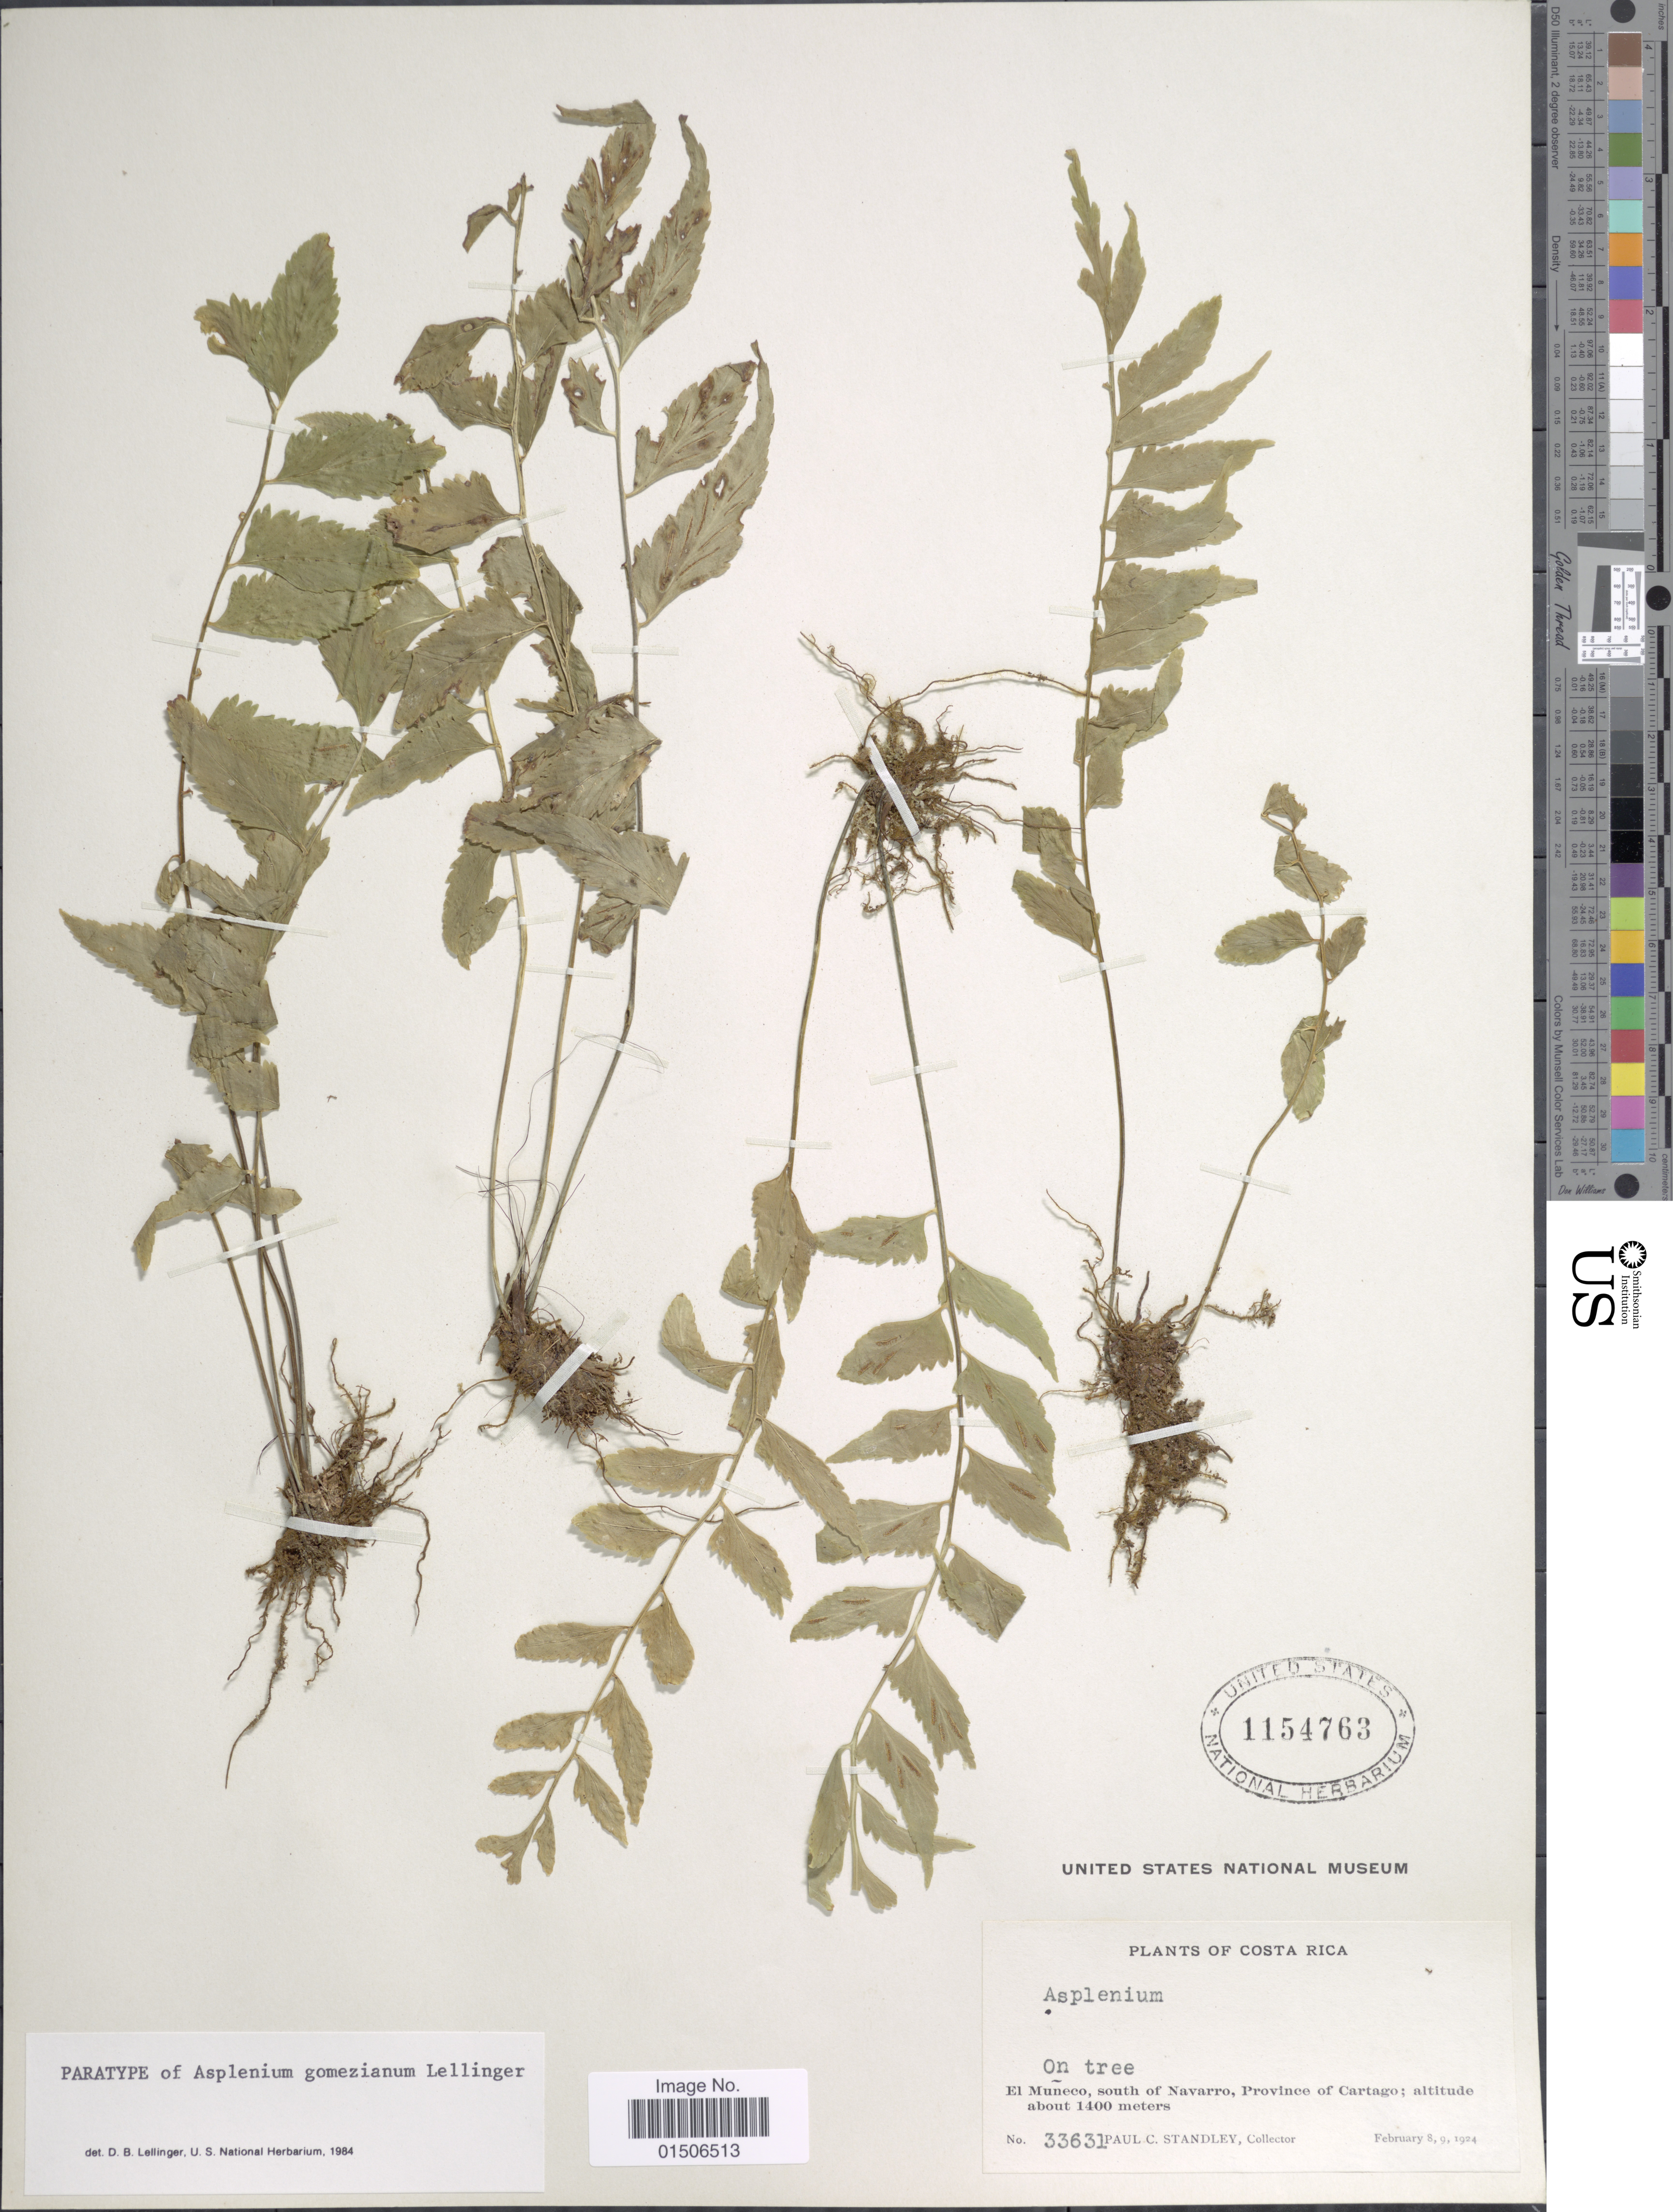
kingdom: Plantae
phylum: Tracheophyta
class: Polypodiopsida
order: Polypodiales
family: Aspleniaceae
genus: Asplenium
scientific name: Asplenium gomezianum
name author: Lellinger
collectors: P. C. Standley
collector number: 33631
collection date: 1924-02-08/1924-02-09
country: Costa Rica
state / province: Cartago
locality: On tree, El Muñeco, south of Navarro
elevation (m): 1400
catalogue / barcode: US 1154763